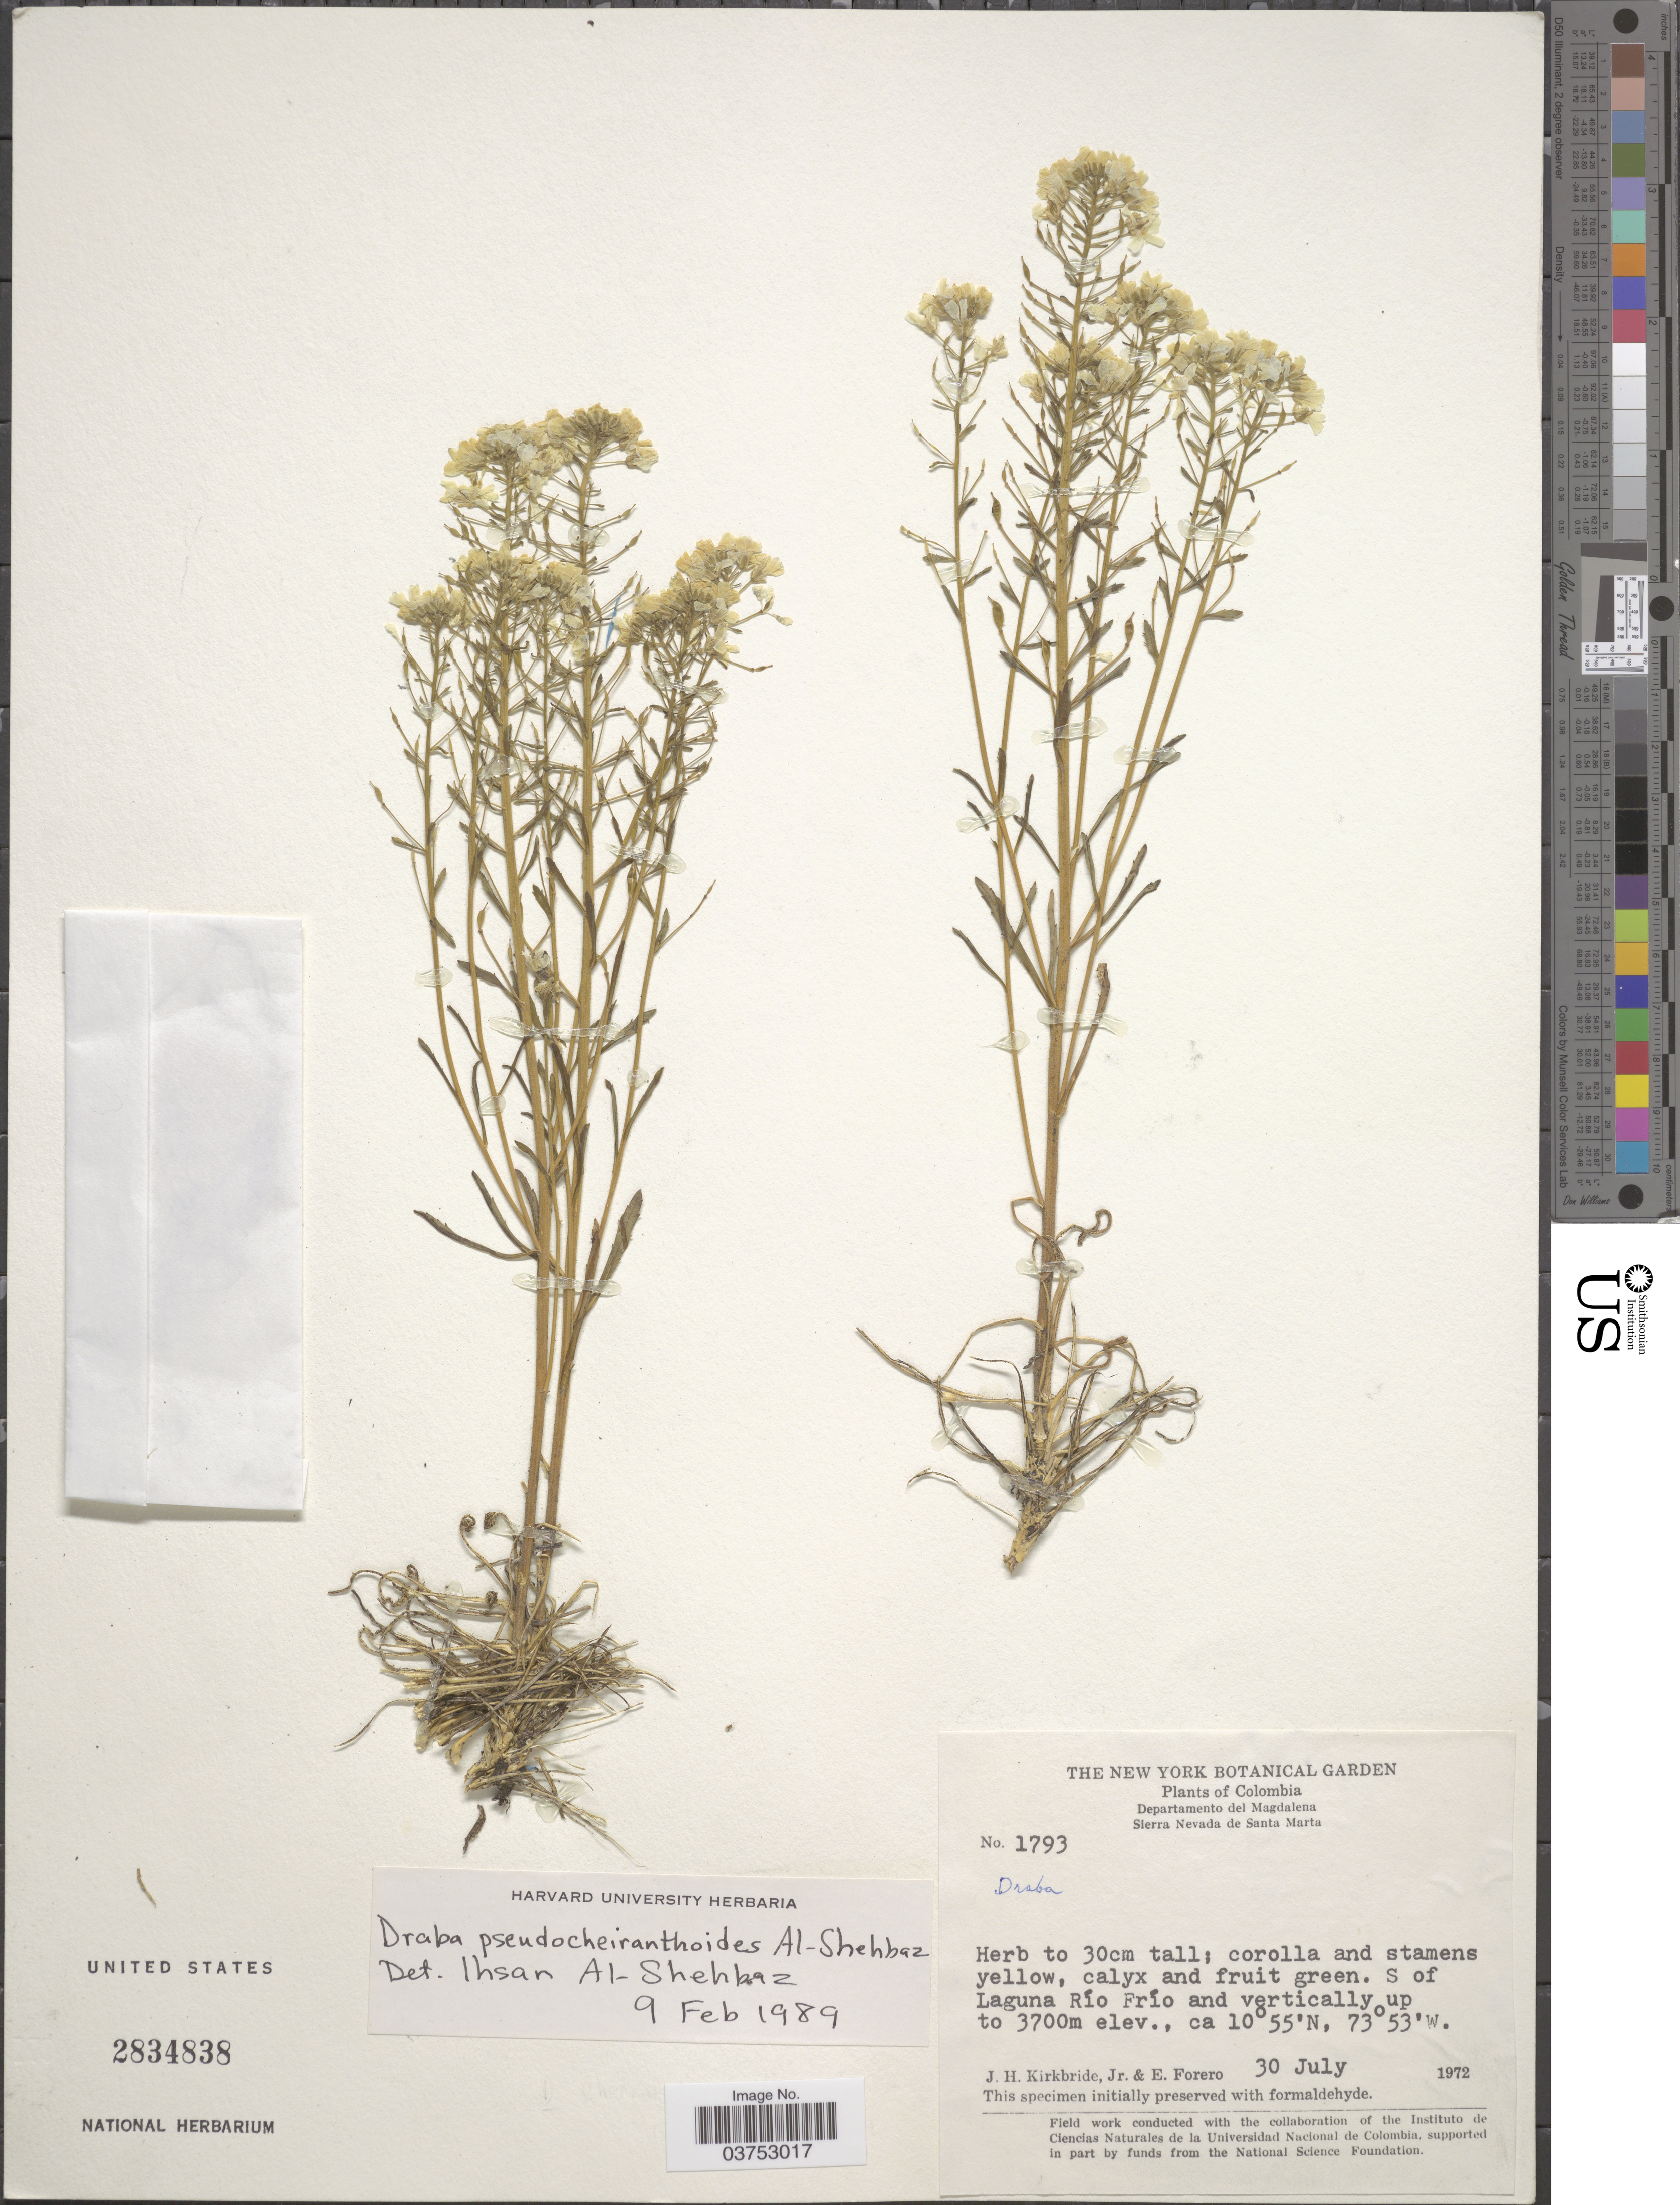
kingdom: Plantae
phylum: Tracheophyta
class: Magnoliopsida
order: Brassicales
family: Brassicaceae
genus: Draba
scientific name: Draba pseudocheiranthoides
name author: (A. Gray) Al-Shehbaz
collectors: J. H. Kirkbride & E. Forero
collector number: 1793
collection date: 1972-07-30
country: Colombia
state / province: Magdalena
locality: Departamento del Magdalena. Sierra Nevada de Santa Marta. S of Laguna Río Frío.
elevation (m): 3700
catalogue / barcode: US 2834838